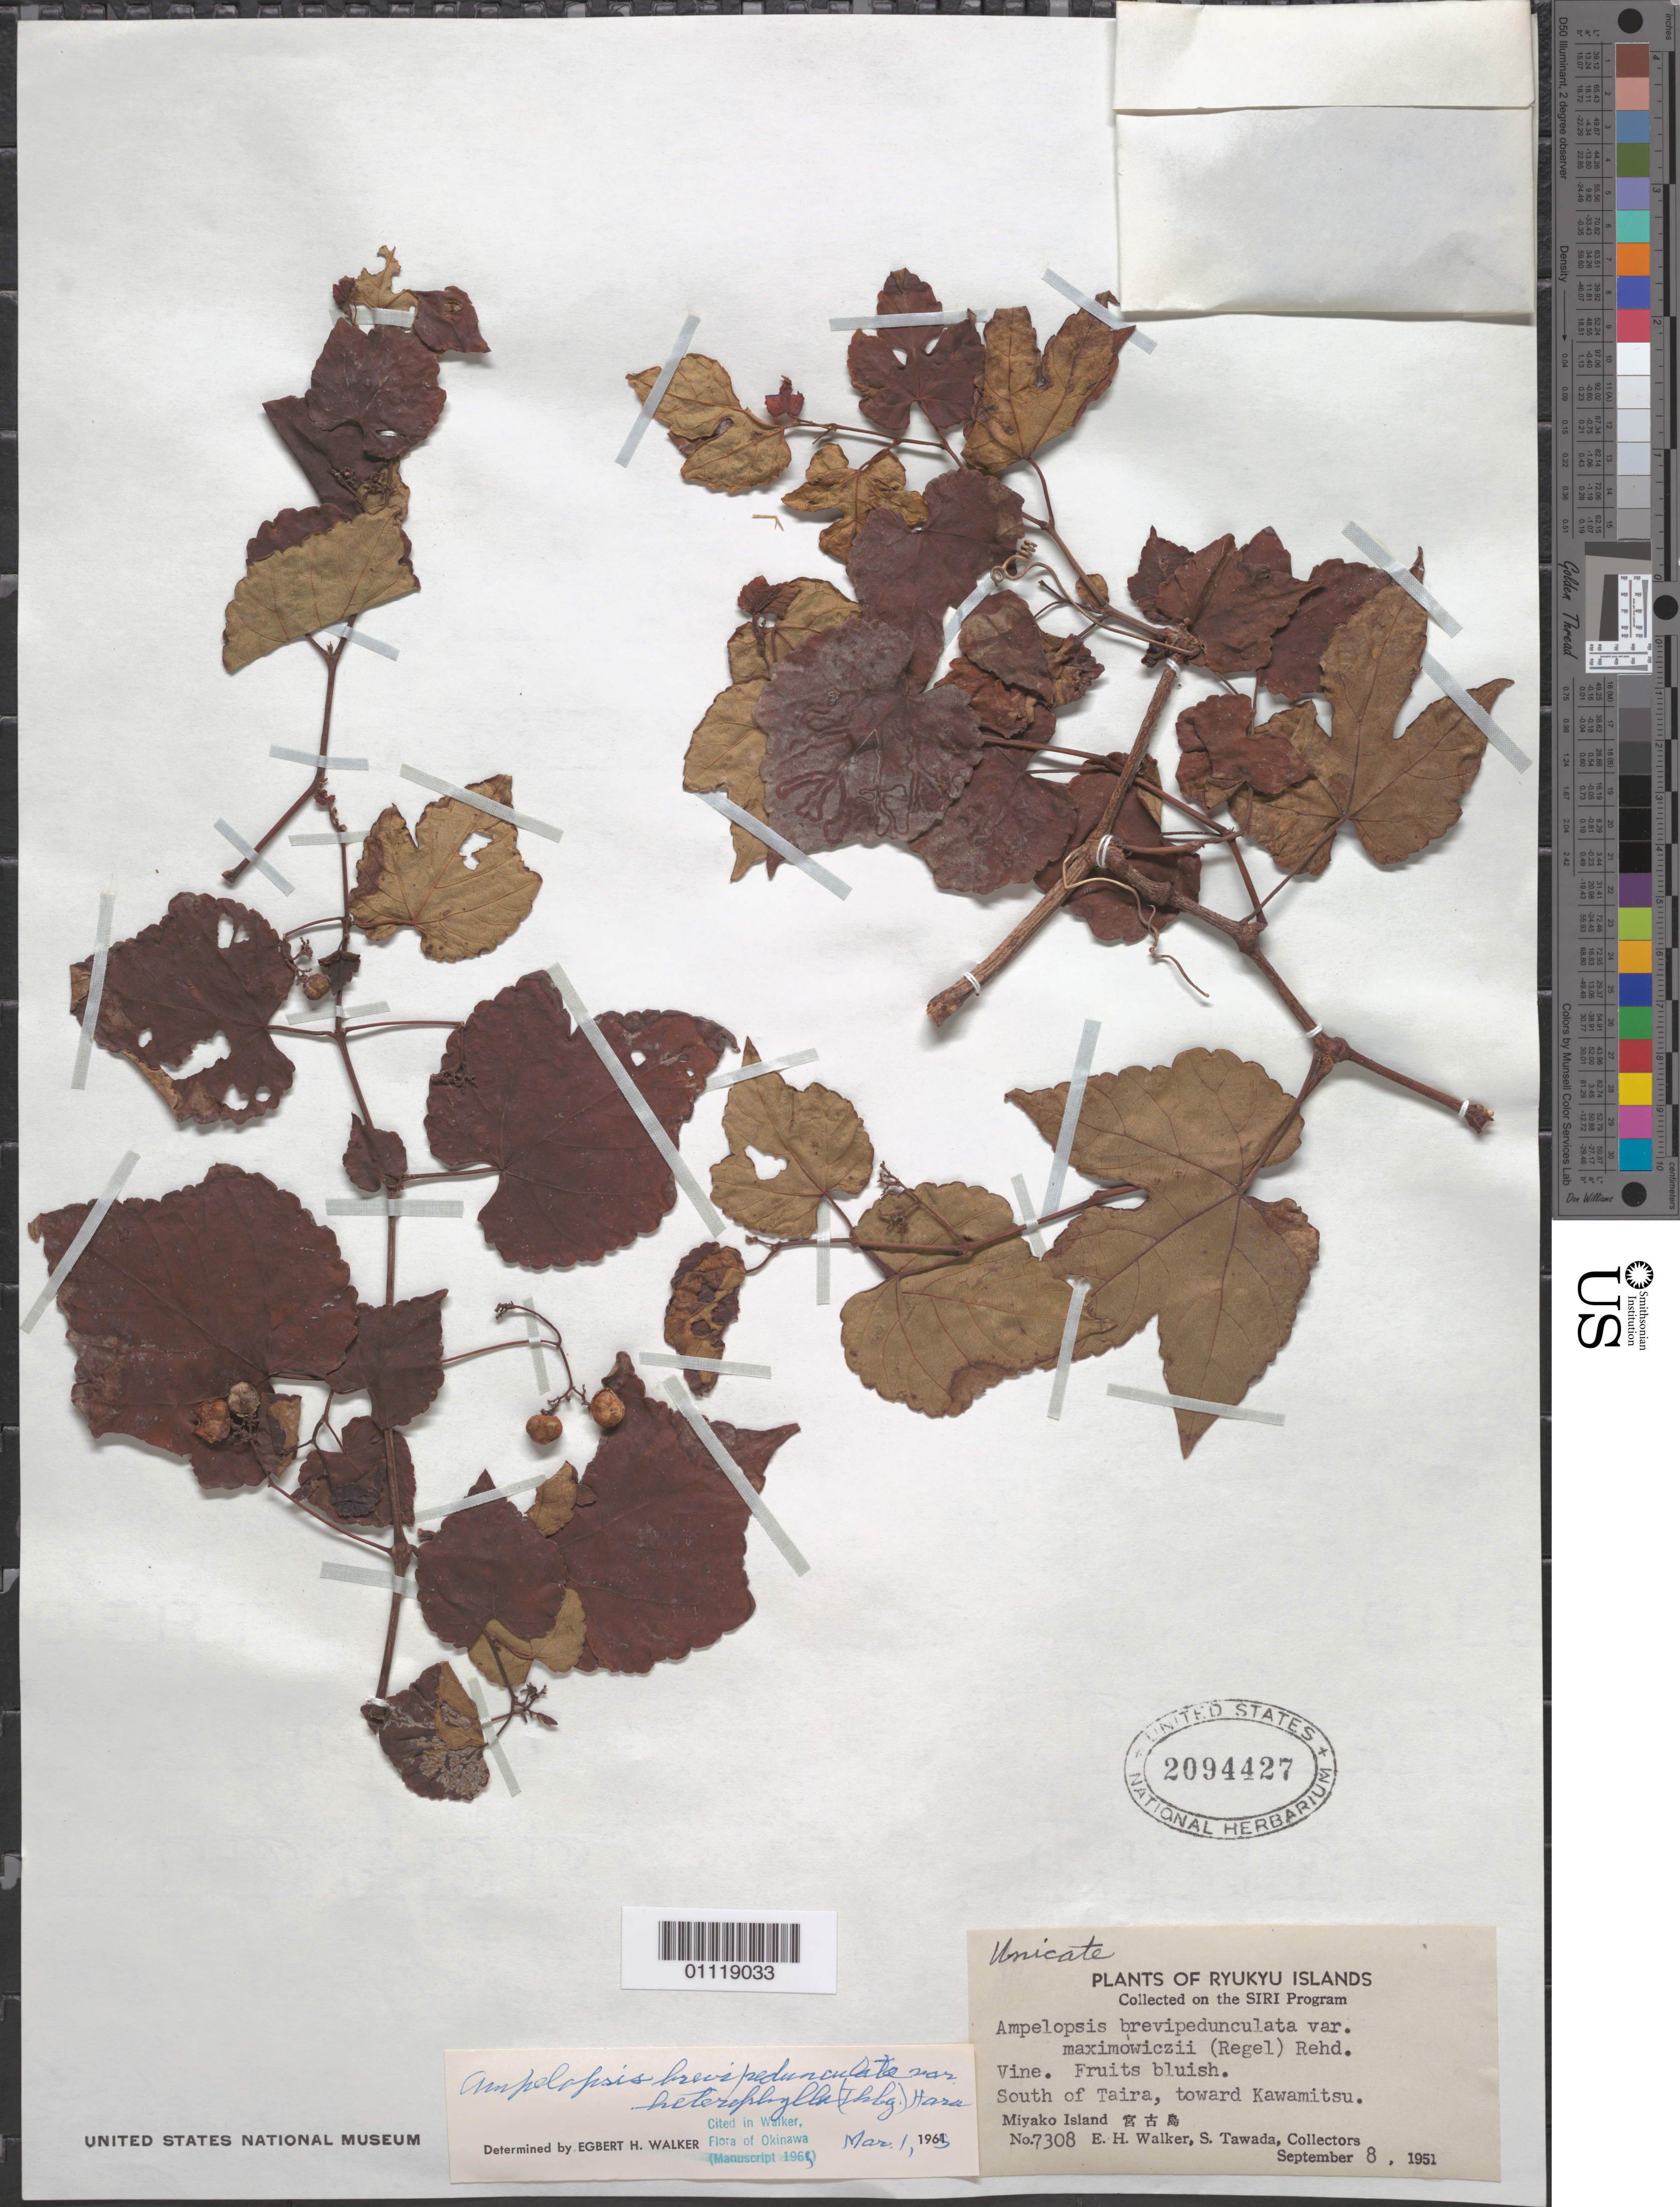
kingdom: Plantae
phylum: Tracheophyta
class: Magnoliopsida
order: Vitales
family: Vitaceae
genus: Ampelopsis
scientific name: Ampelopsis brevipedunculata var. heterophylla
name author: (Thunb.) H. Hara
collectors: H. Walker & S. Tawada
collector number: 7308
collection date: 1951-09-08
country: Japan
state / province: Okinawa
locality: Ryukyu Islands. S of Taira, toward Kawamitsu. Miyako Island.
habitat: Vine.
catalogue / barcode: US 2094427